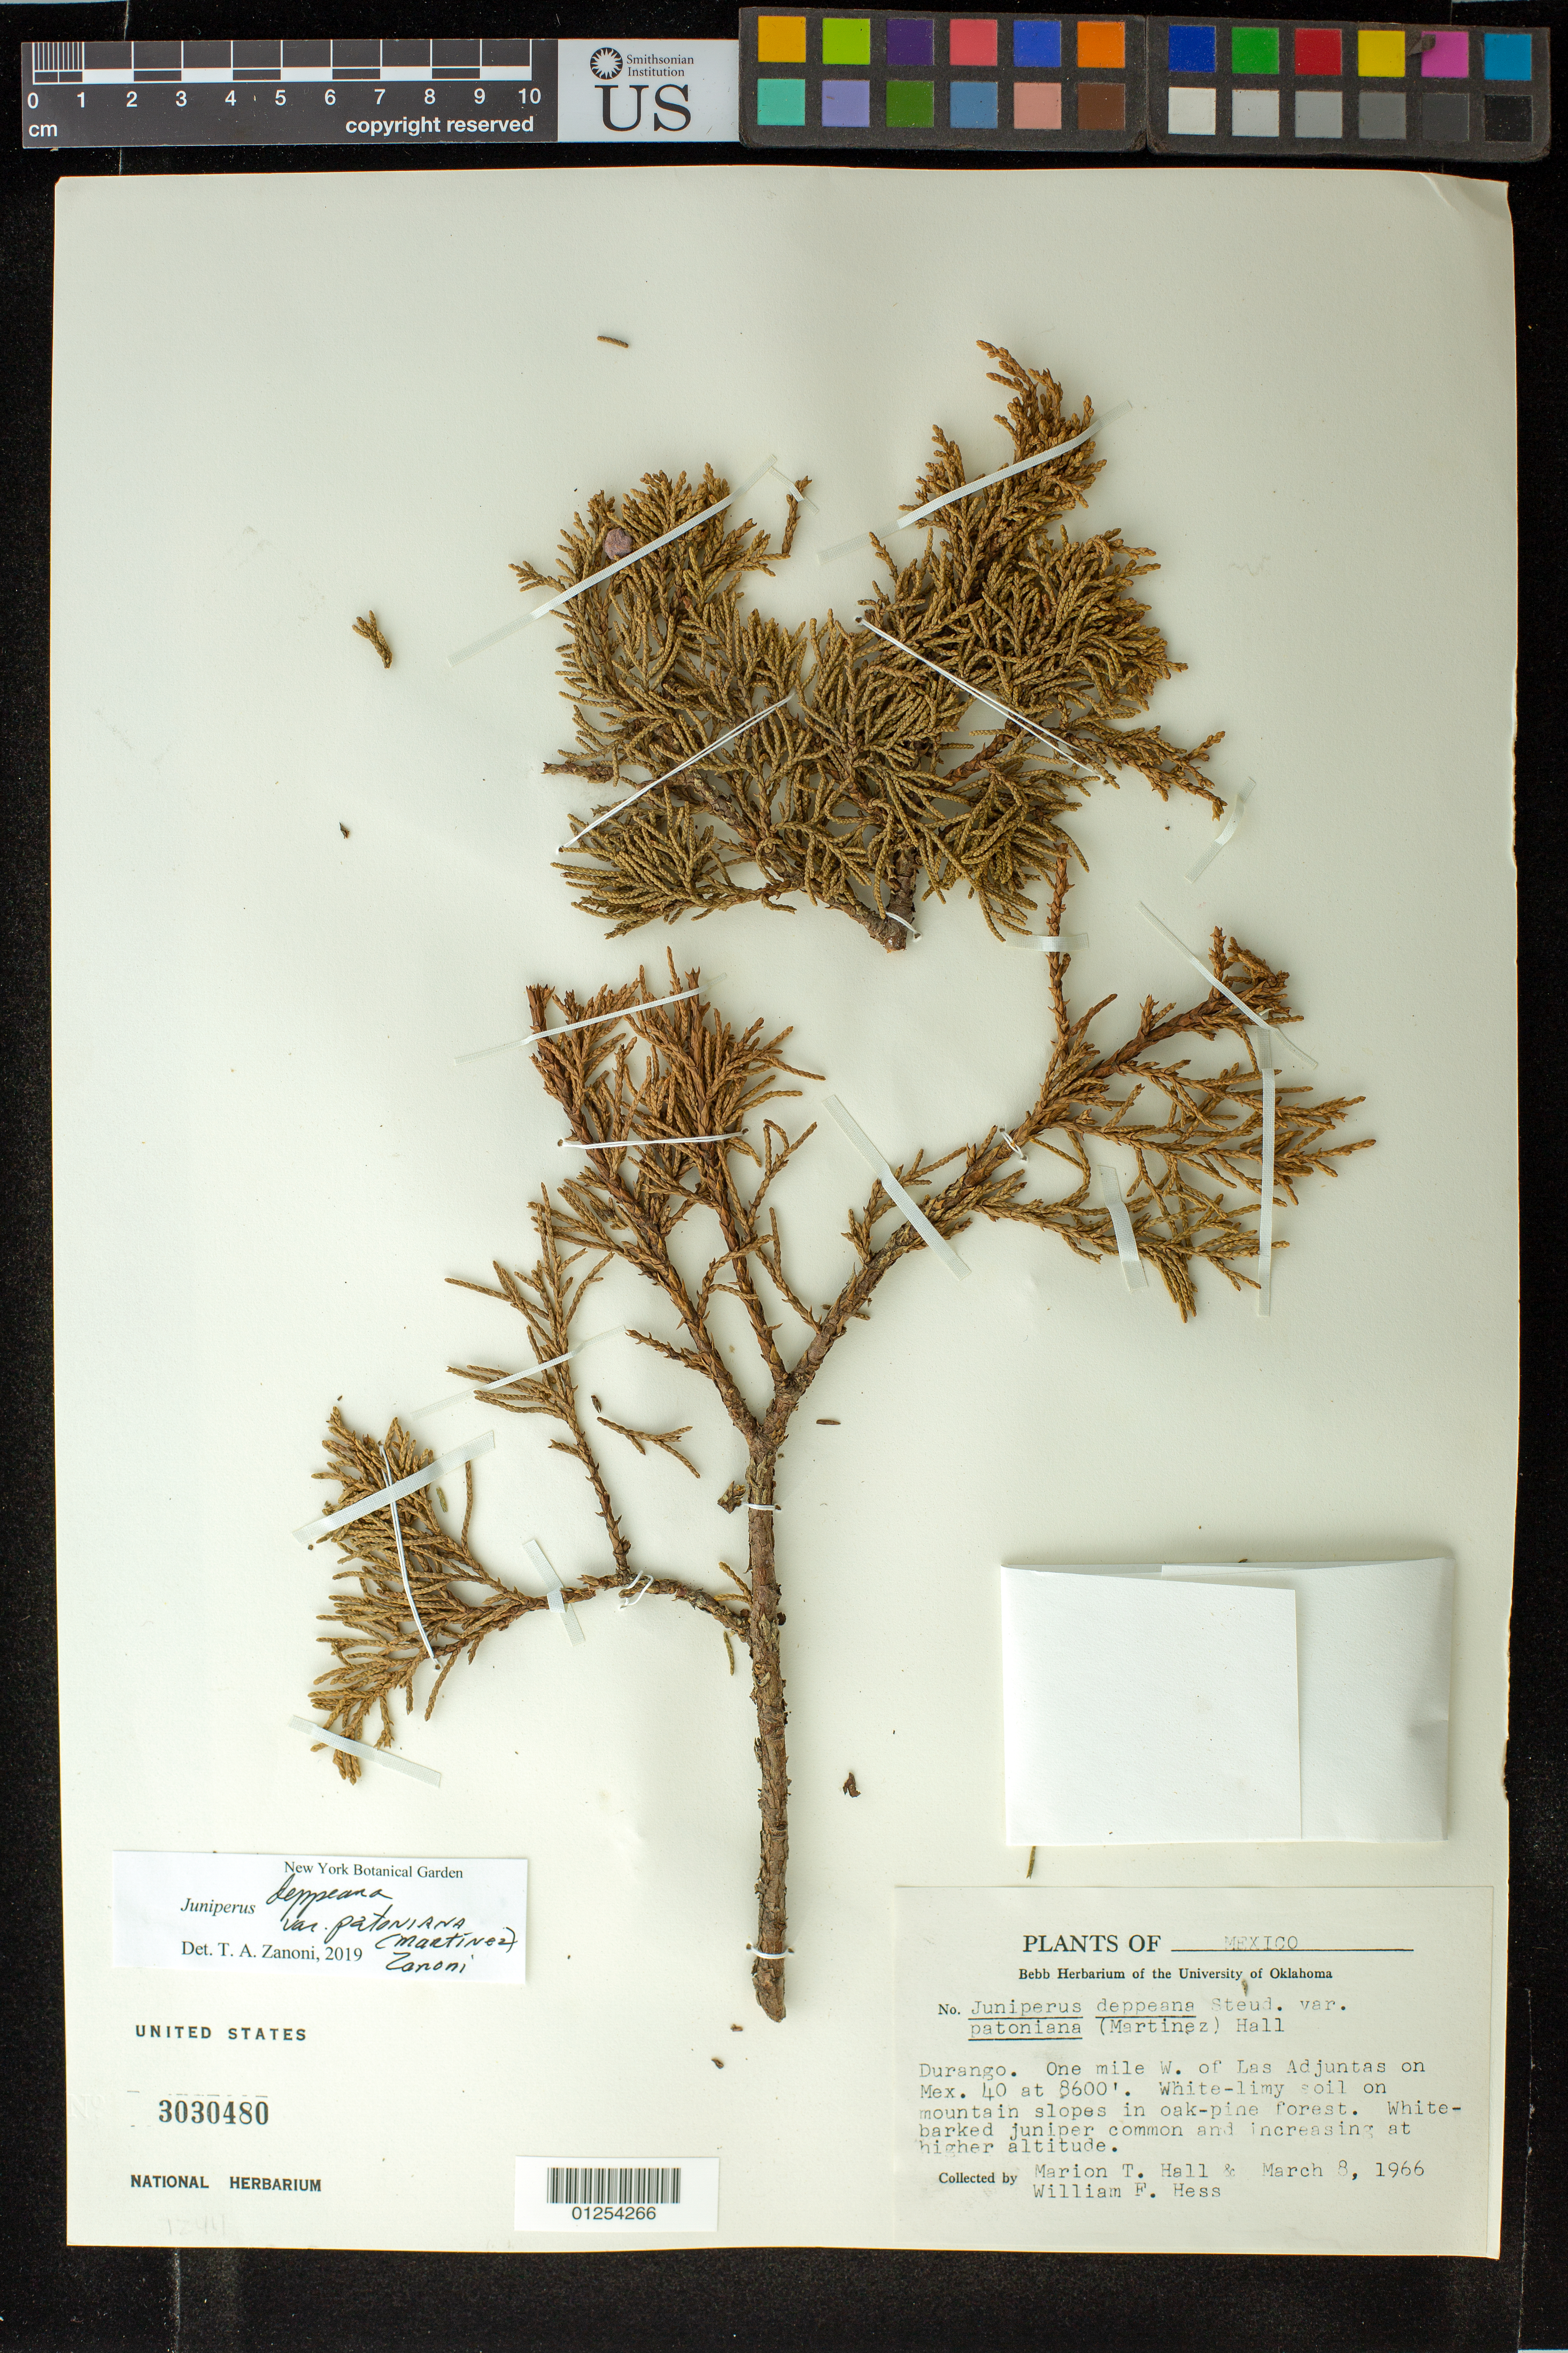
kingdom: Plantae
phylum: Tracheophyta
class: Pinopsida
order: Pinales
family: Cupressaceae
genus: Juniperus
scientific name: Juniperus deppeana var. patoniana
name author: (Martínez) Zanoni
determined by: Zanoni, T. A., (NY), New York Botanical Garden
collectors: M. T. Hall & W. Hess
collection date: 1966-03-08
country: Mexico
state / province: Durango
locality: One mile W. of Las Adjuntas on Mex. 40 at 8600'.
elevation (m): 2621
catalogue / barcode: US 3030480